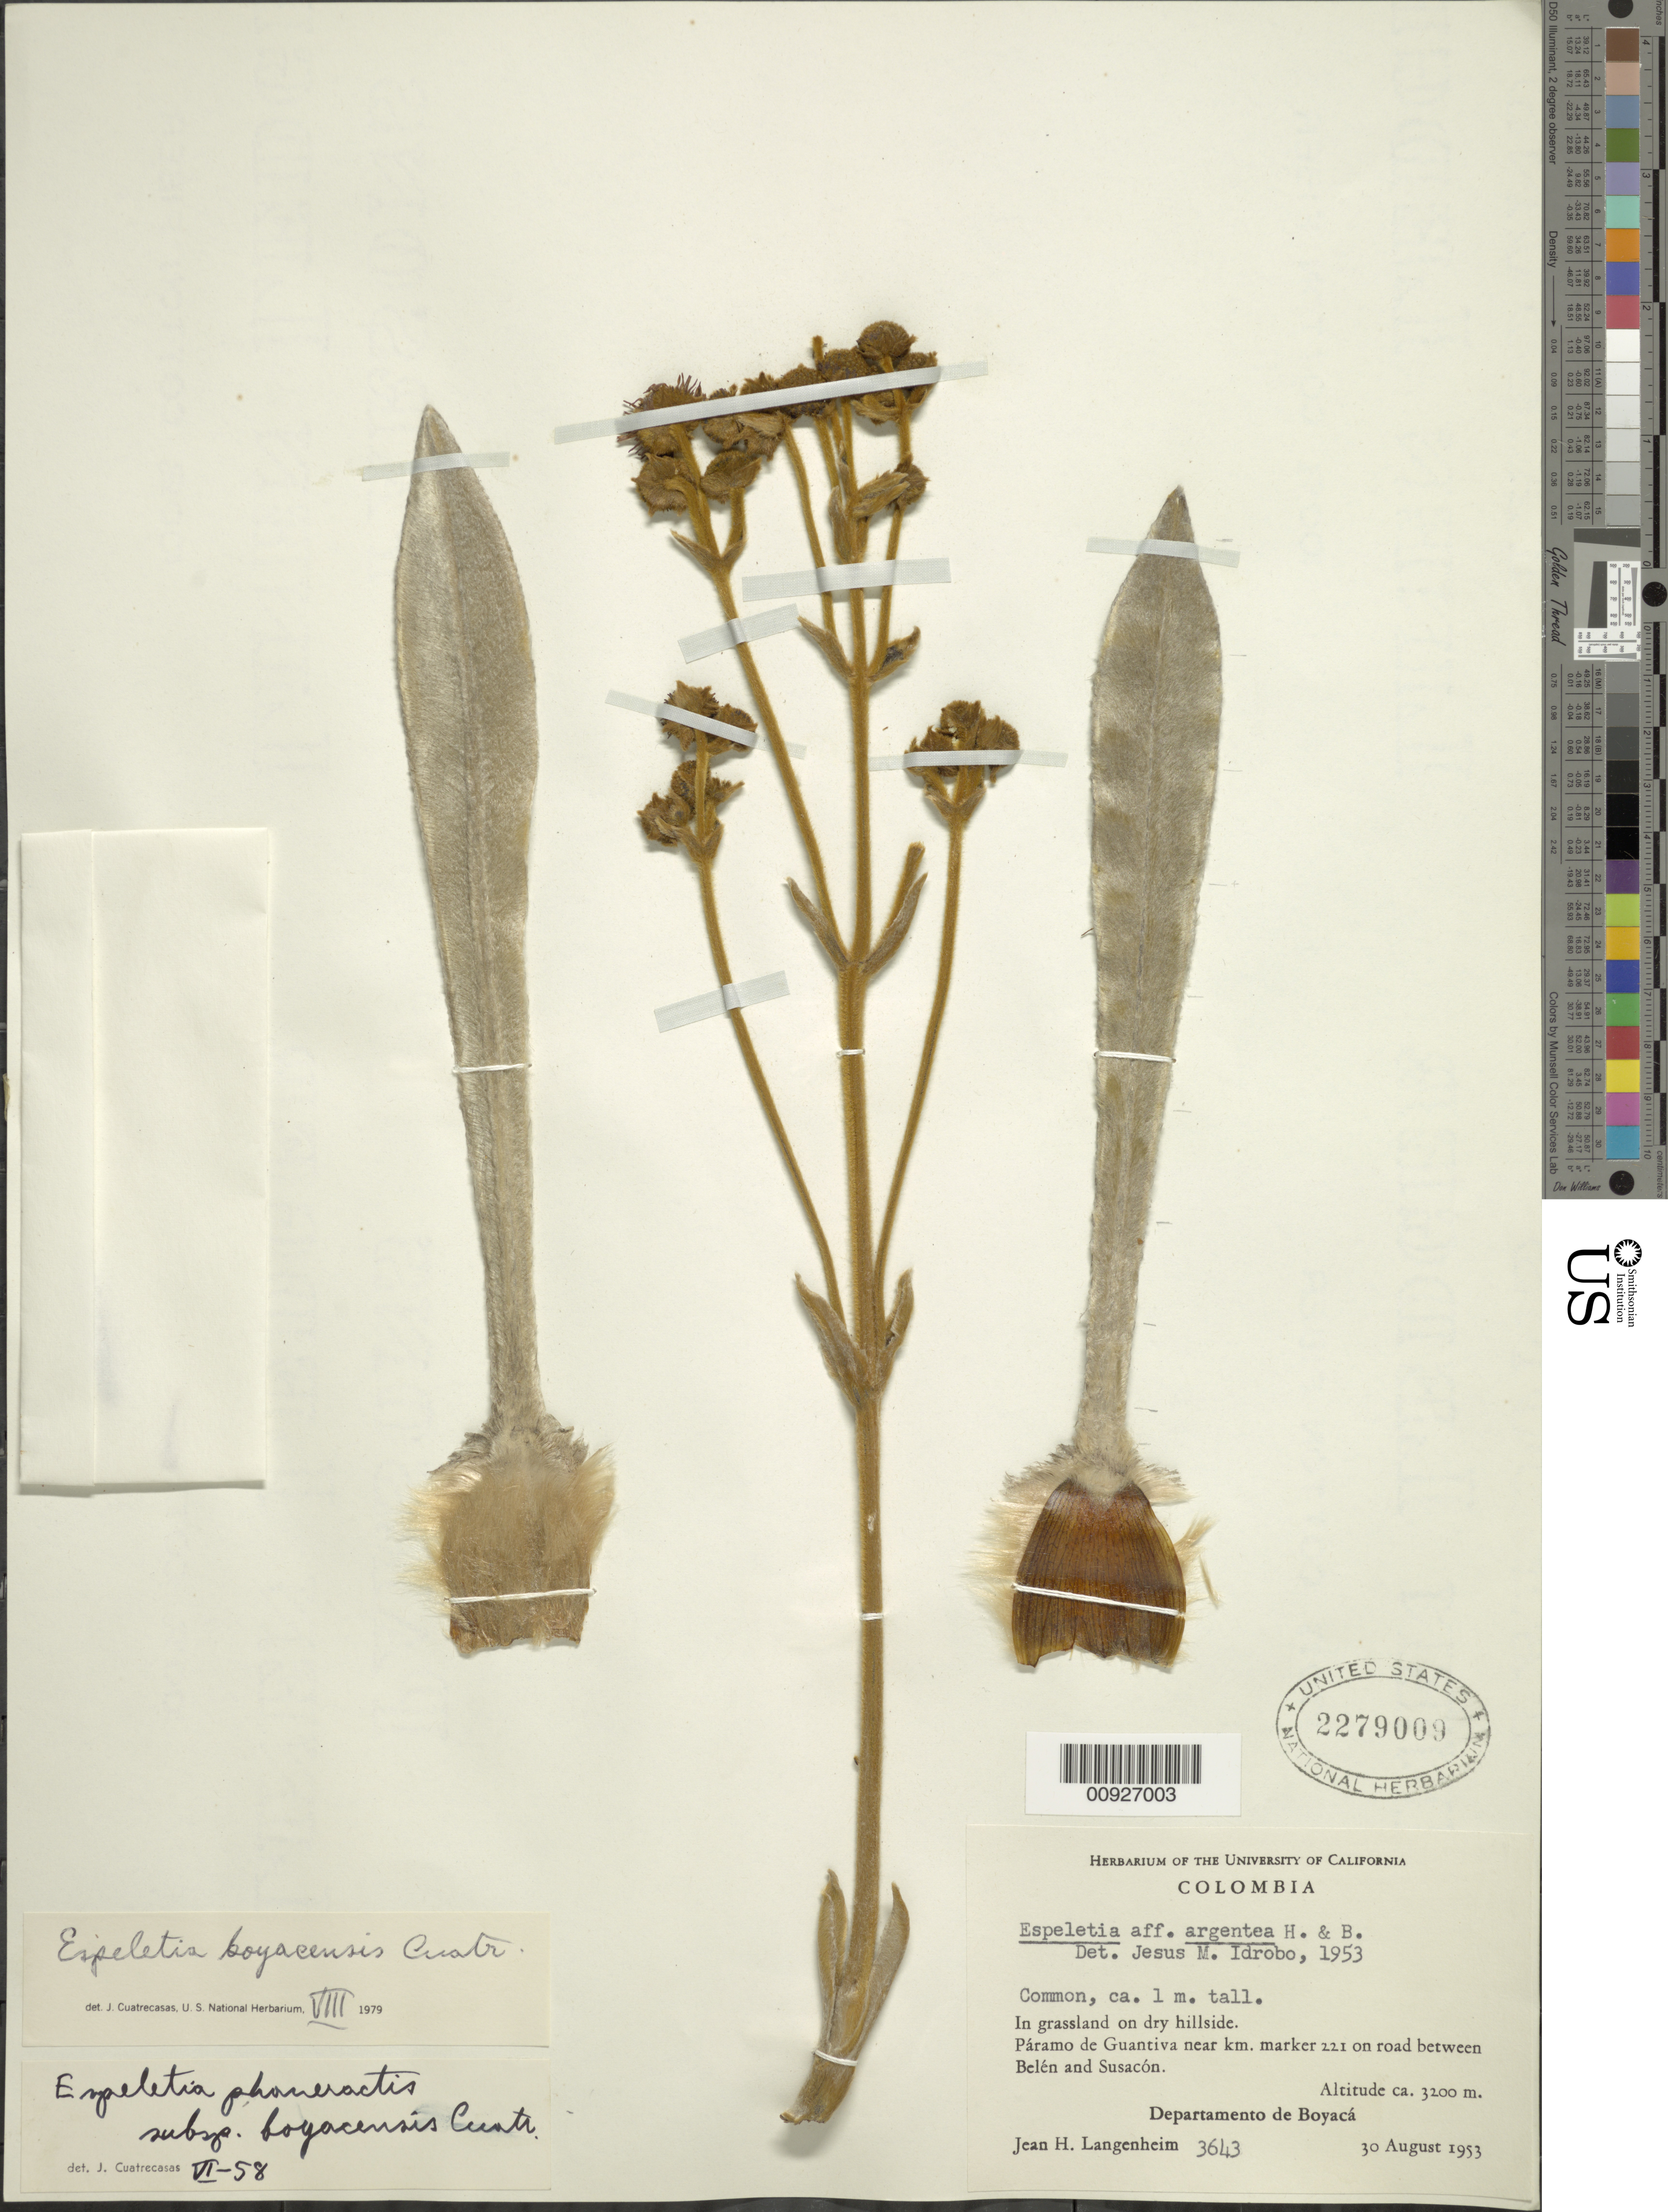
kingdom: Plantae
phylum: Tracheophyta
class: Magnoliopsida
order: Asterales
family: Asteraceae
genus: Espeletia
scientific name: Espeletia boyacensis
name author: Cuatrec.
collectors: J. H. Langenheim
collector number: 3643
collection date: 1953-08-30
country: Colombia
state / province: Boyacá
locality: P. de Guántiva. Páramo de Guantiva near km. marker 221 on road between Belén and Susacón.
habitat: In grassland on dry hillside. Common.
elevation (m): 3200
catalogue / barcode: US 2279009